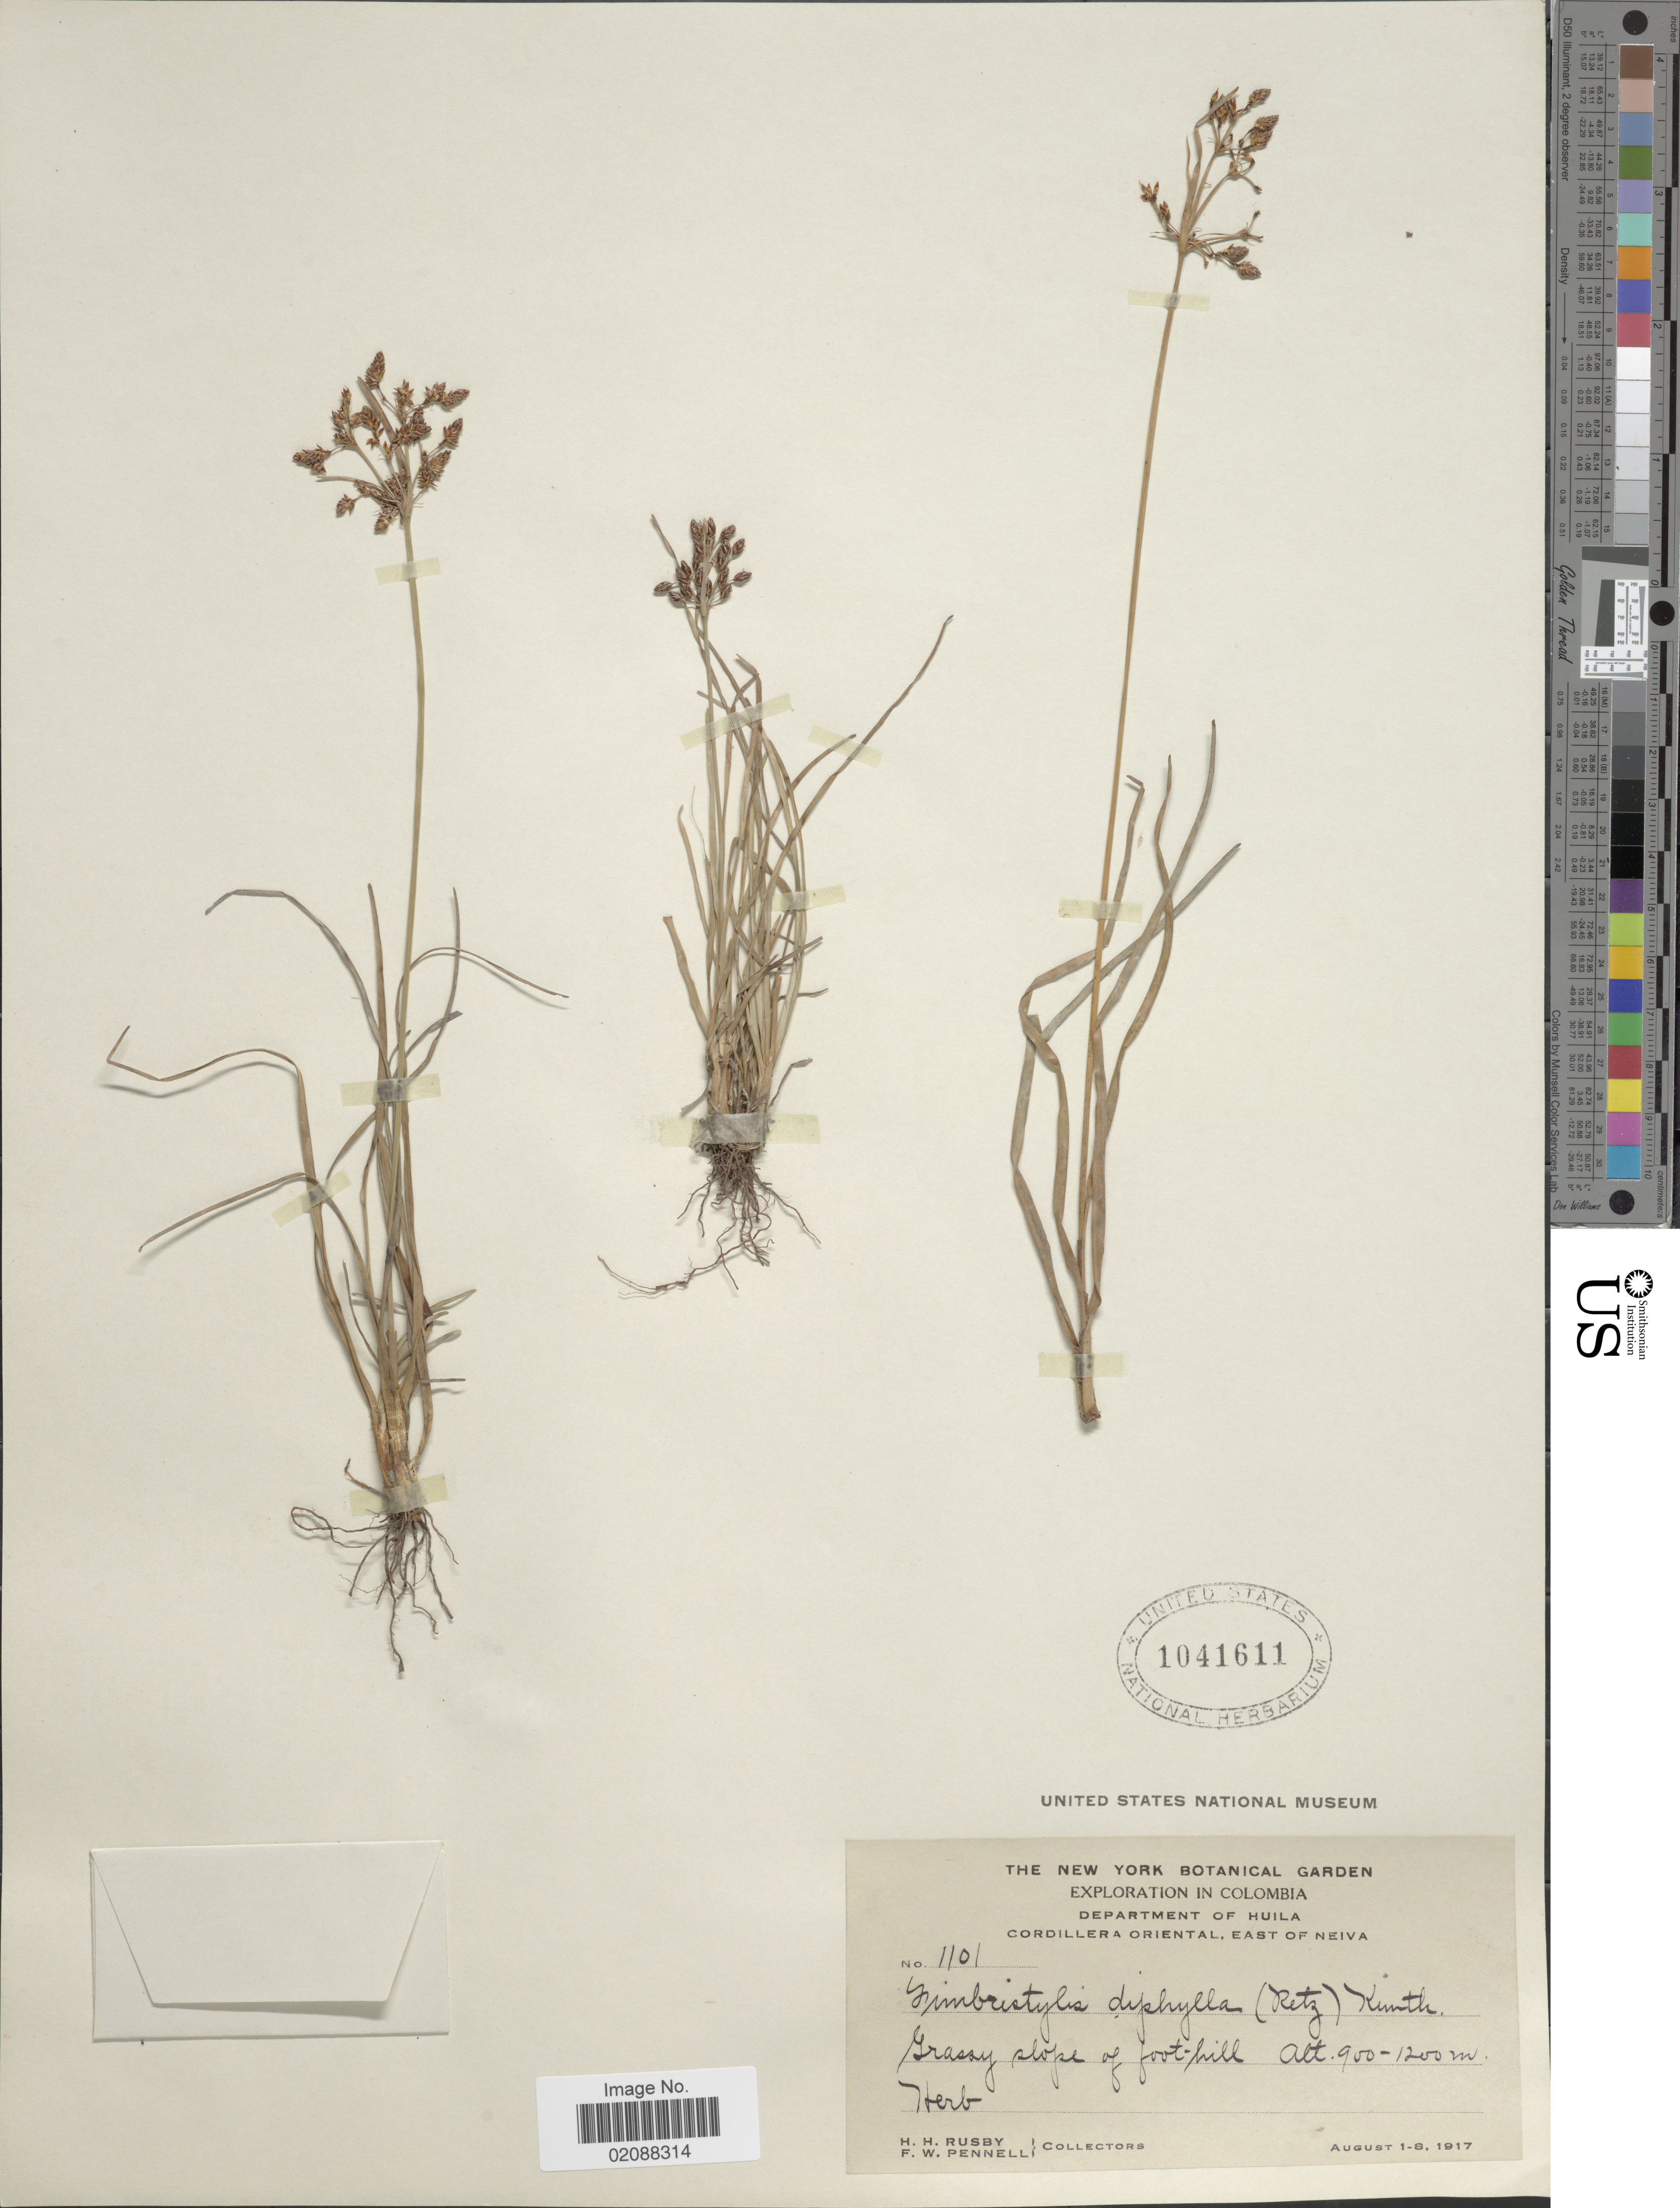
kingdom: Plantae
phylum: Tracheophyta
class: Liliopsida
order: Poales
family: Cyperaceae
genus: Fimbristylis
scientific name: Fimbristylis dichotoma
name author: (L.) Vahl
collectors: H. H. Rusby & F. W. Pennell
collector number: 1101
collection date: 1917-08-01/1917-08-08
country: Colombia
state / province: Huila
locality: Cordillera Oriental, East of Neiva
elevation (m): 900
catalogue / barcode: US 1041611